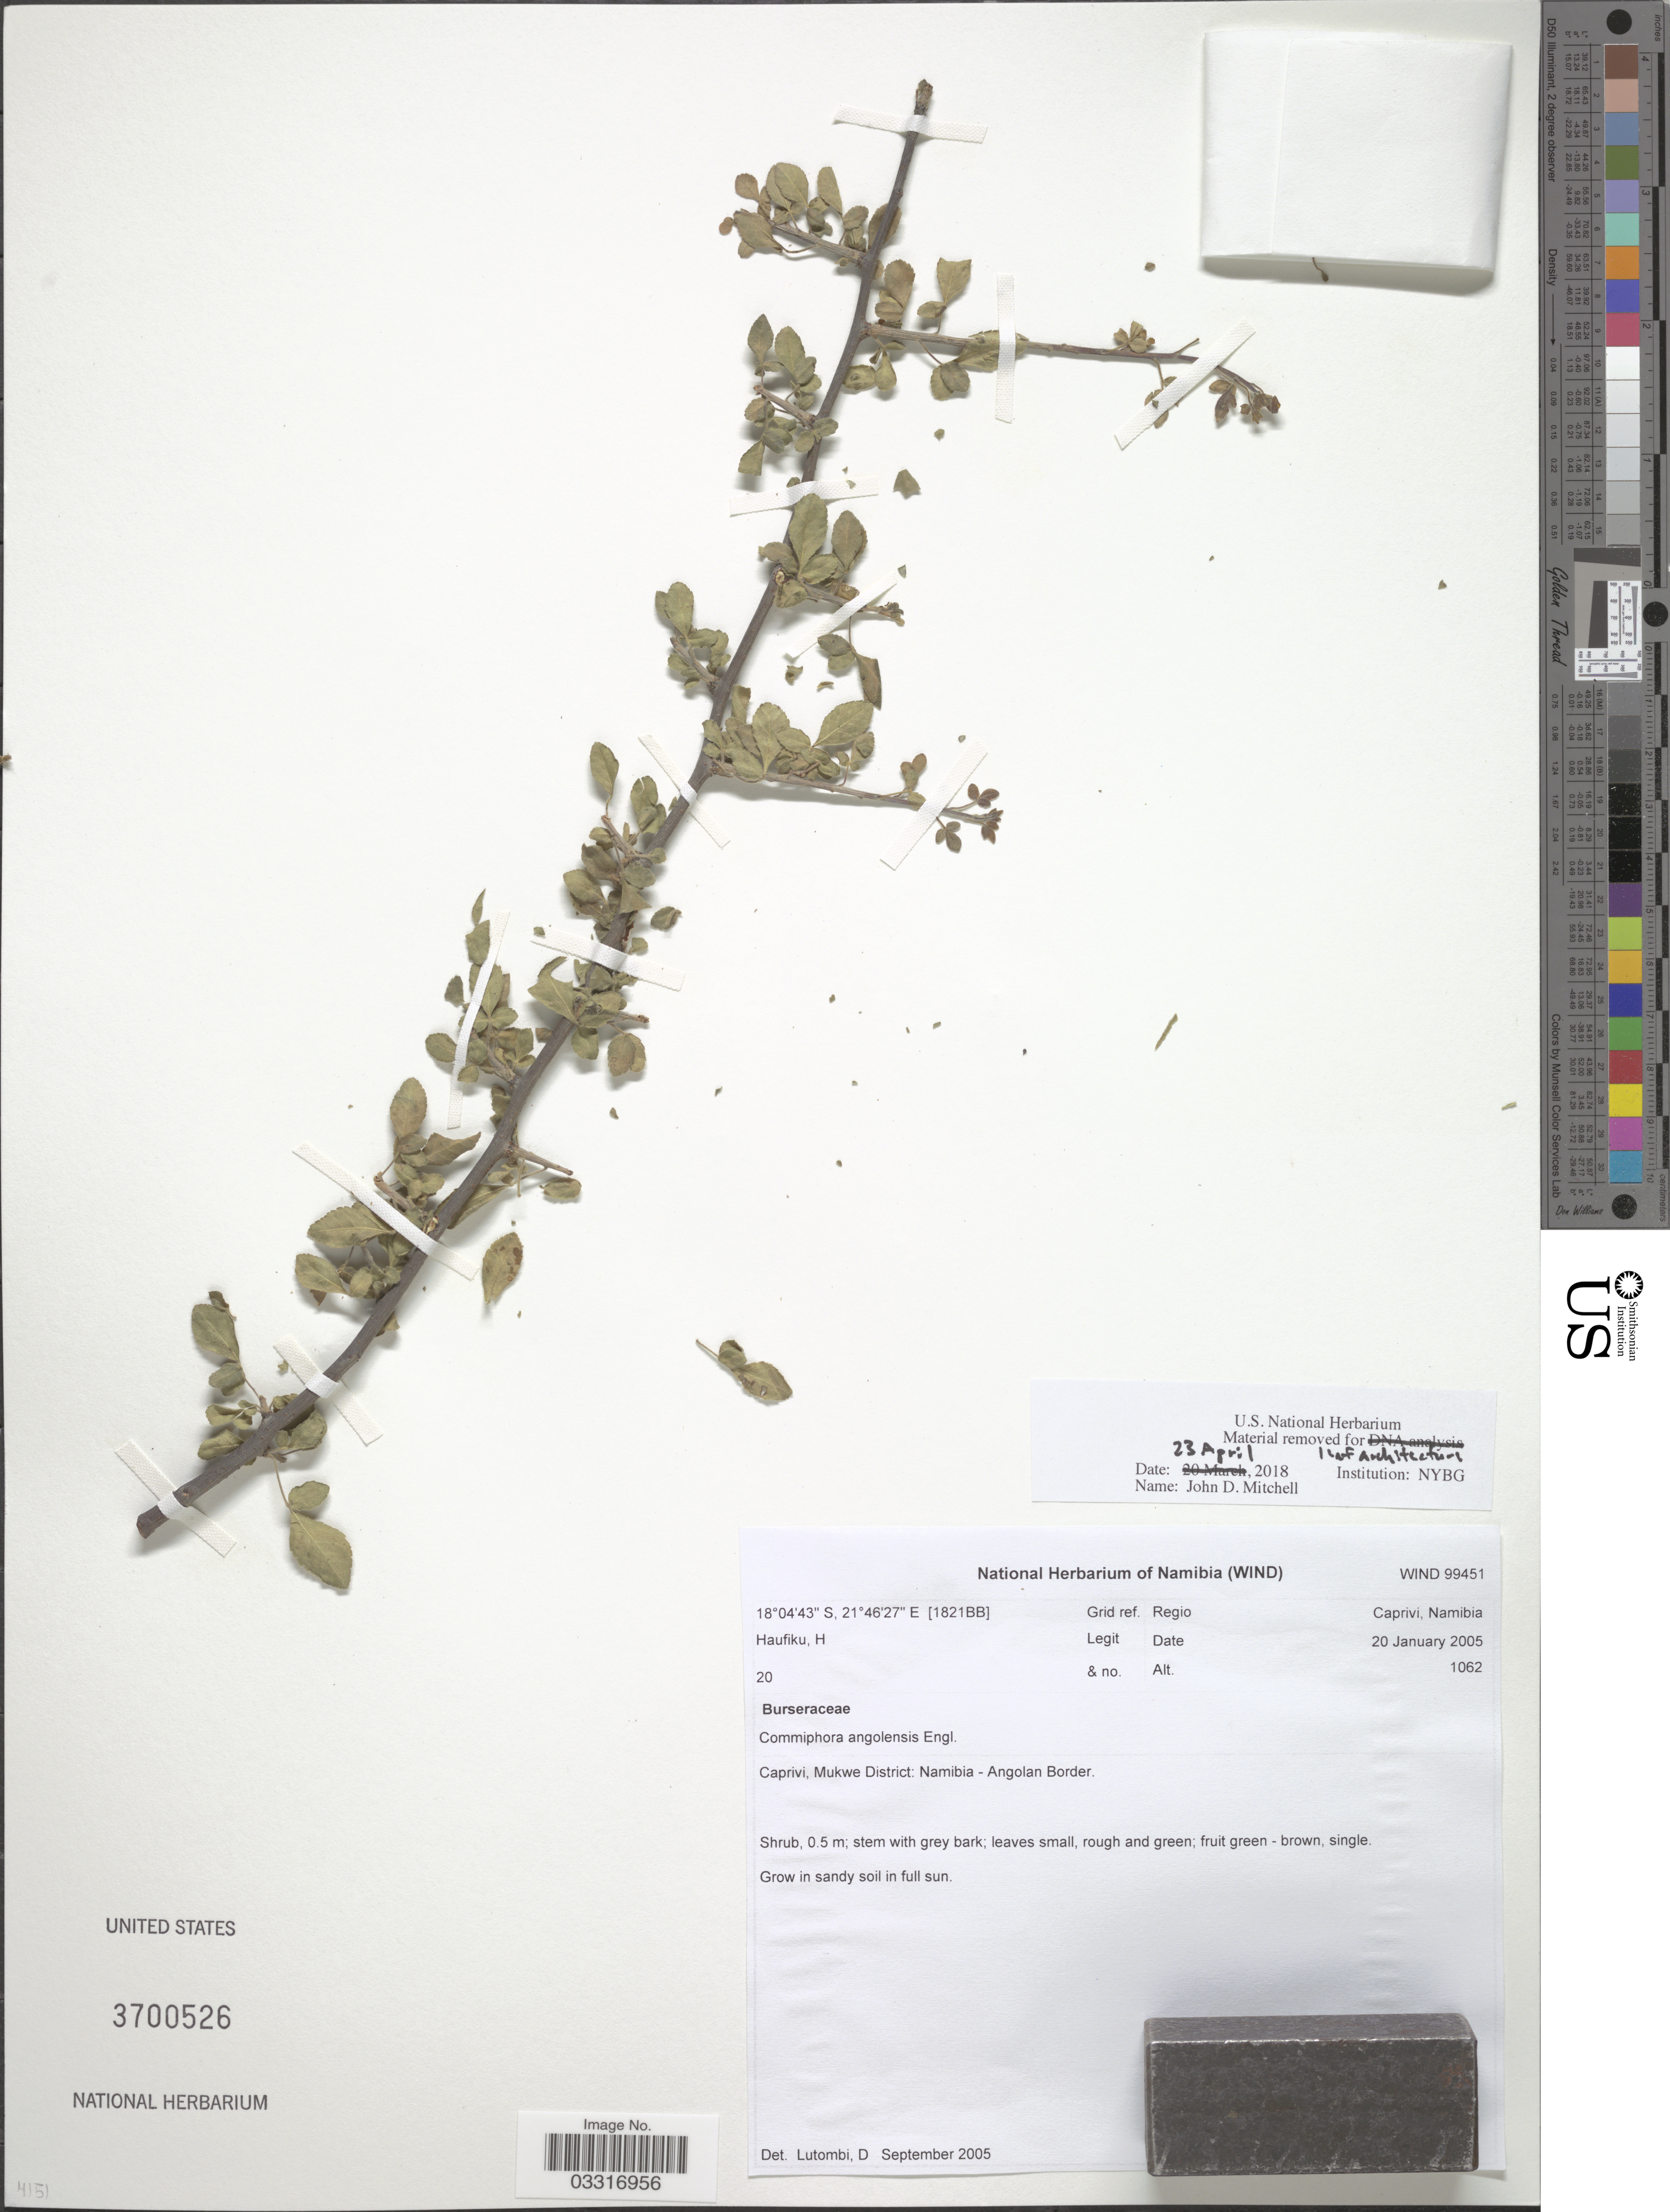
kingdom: Plantae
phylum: Tracheophyta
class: Magnoliopsida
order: Sapindales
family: Burseraceae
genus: Commiphora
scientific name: Commiphora angolensis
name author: Engl.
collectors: H. Haufiku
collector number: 20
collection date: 2005-01-20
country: Namibia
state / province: Caprivi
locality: Grid ref. [1821BB], Regio Caprivi, Namibia, Mukwe District: Namibia - Angolan Border.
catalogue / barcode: US 3700526